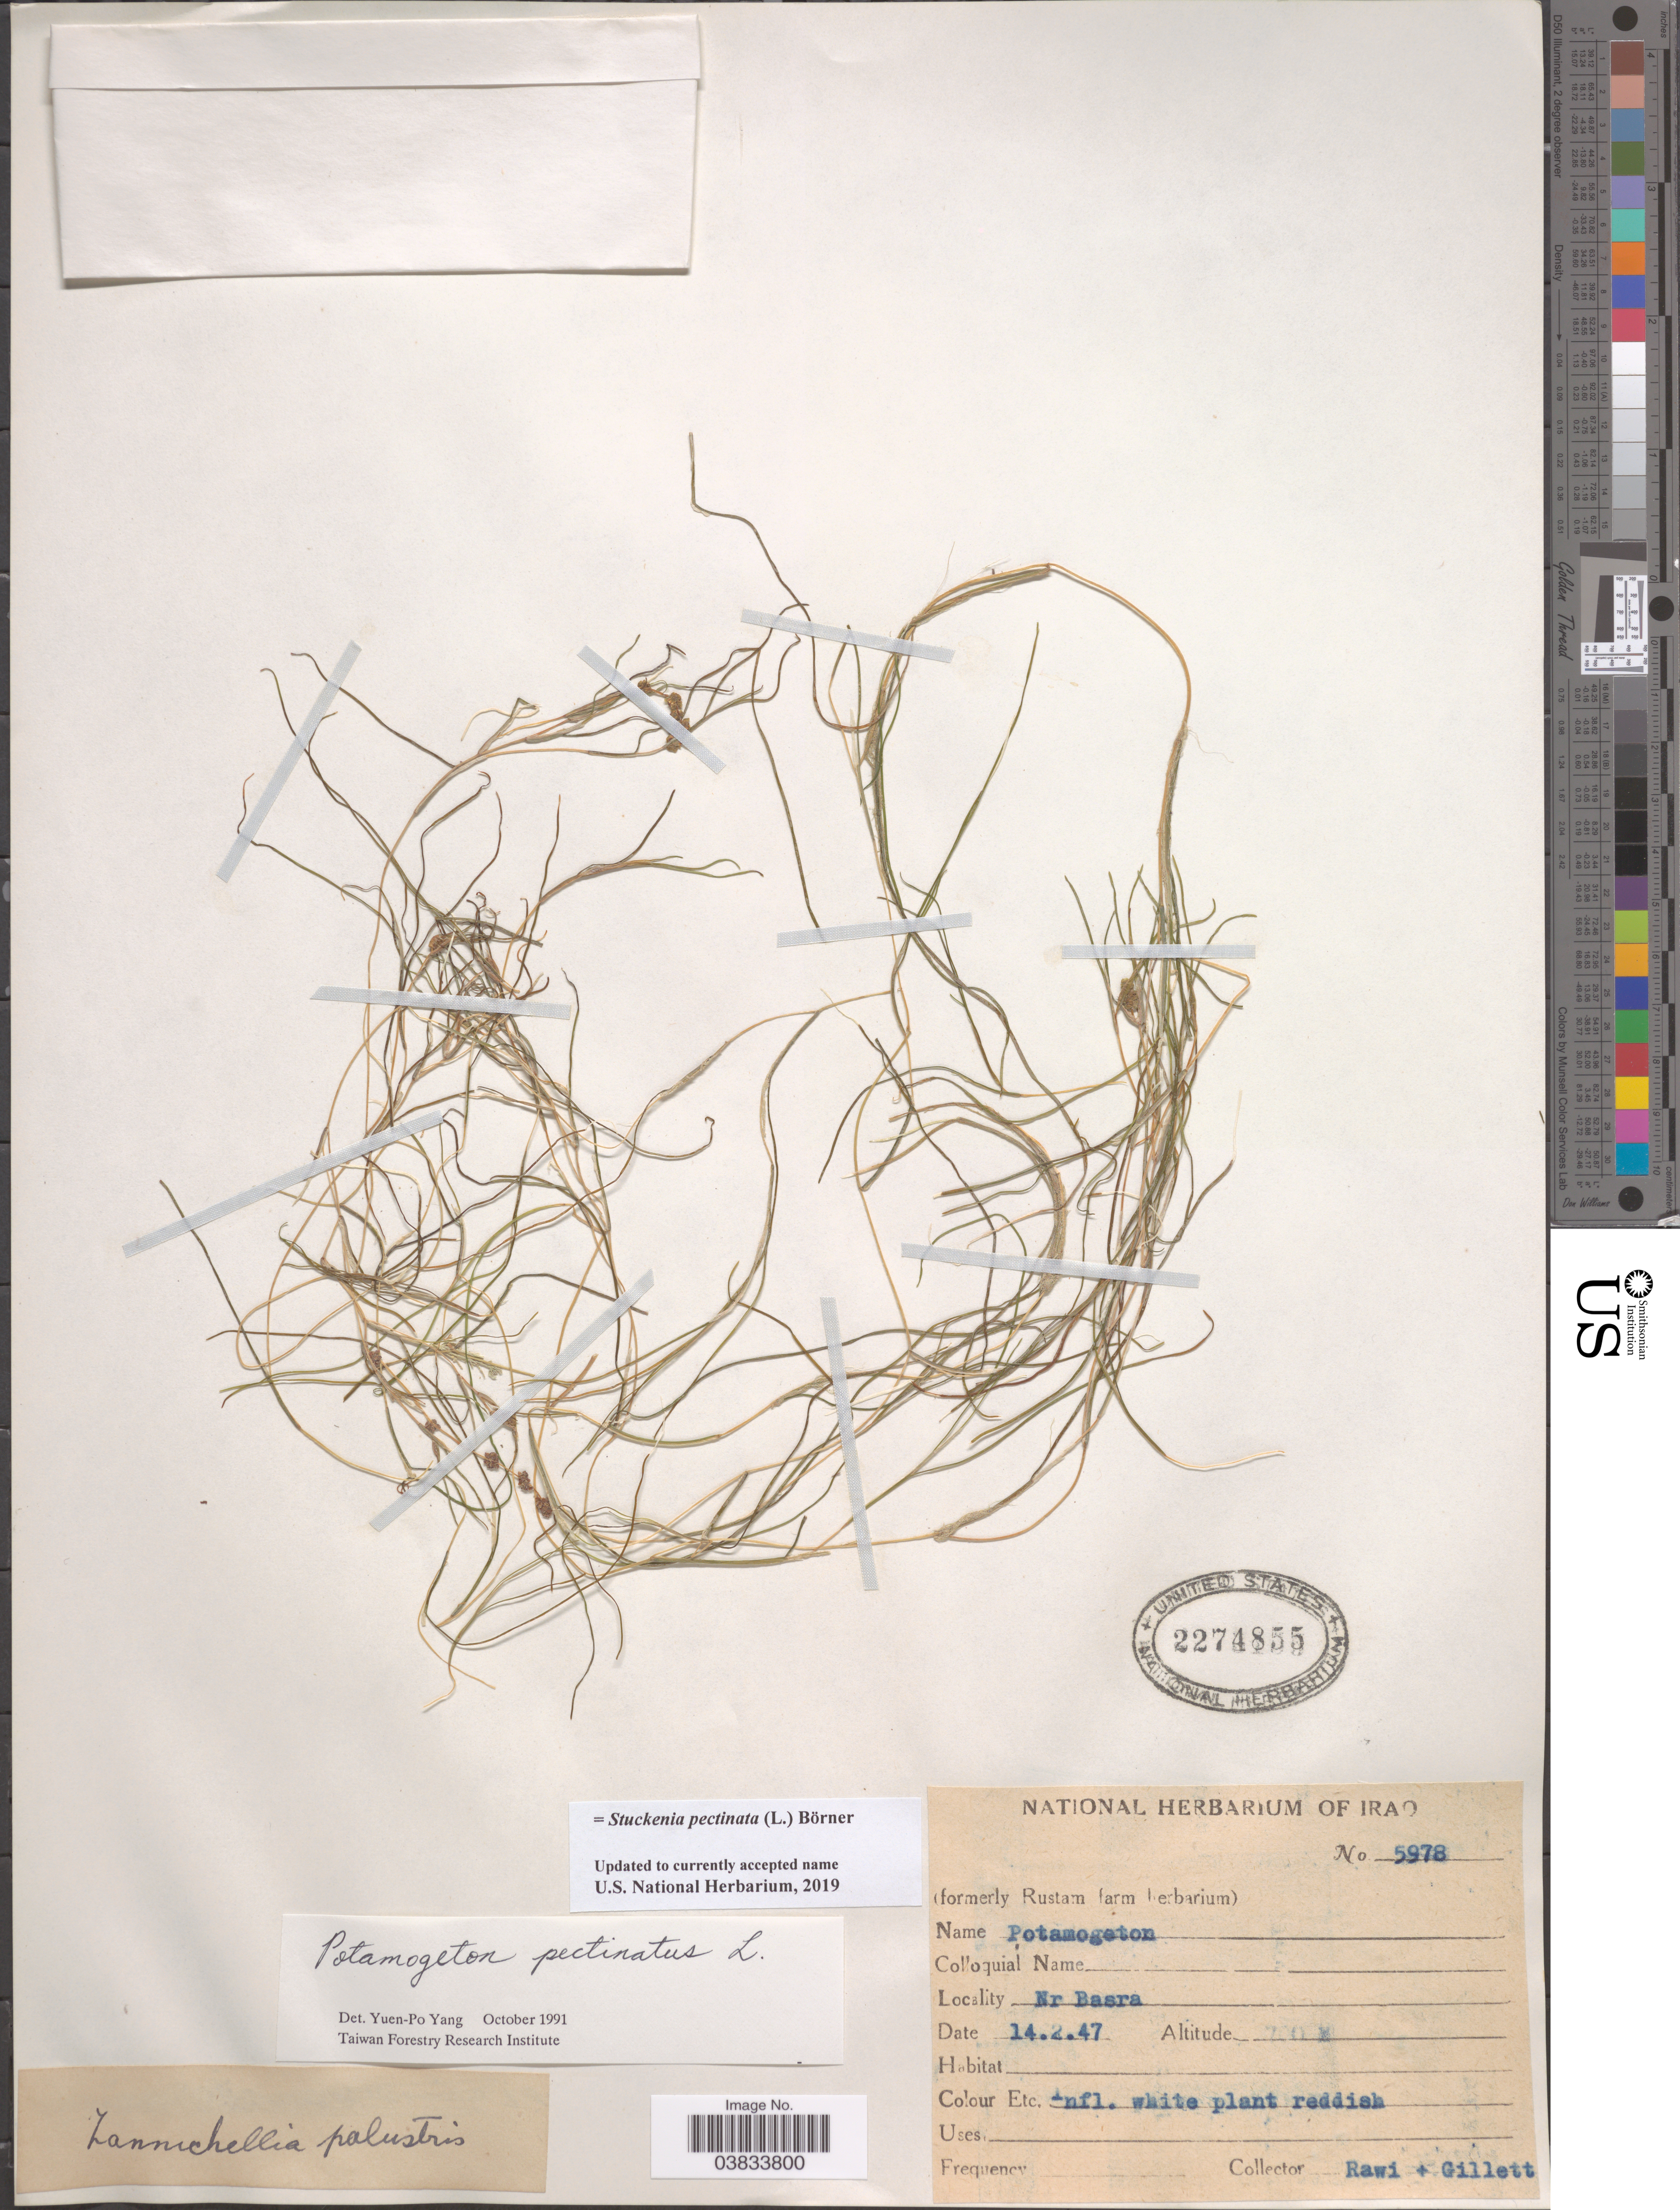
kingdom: Plantae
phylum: Tracheophyta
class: Liliopsida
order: Alismatales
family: Potamogetonaceae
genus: Stuckenia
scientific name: Stuckenia pectinata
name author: (L.) Börner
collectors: -. Rawi & Gillett, --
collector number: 5978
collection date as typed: Transcribed d/m/y: 14/2/47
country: Iraq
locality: Nr Basra.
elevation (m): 120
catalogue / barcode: US 2274855